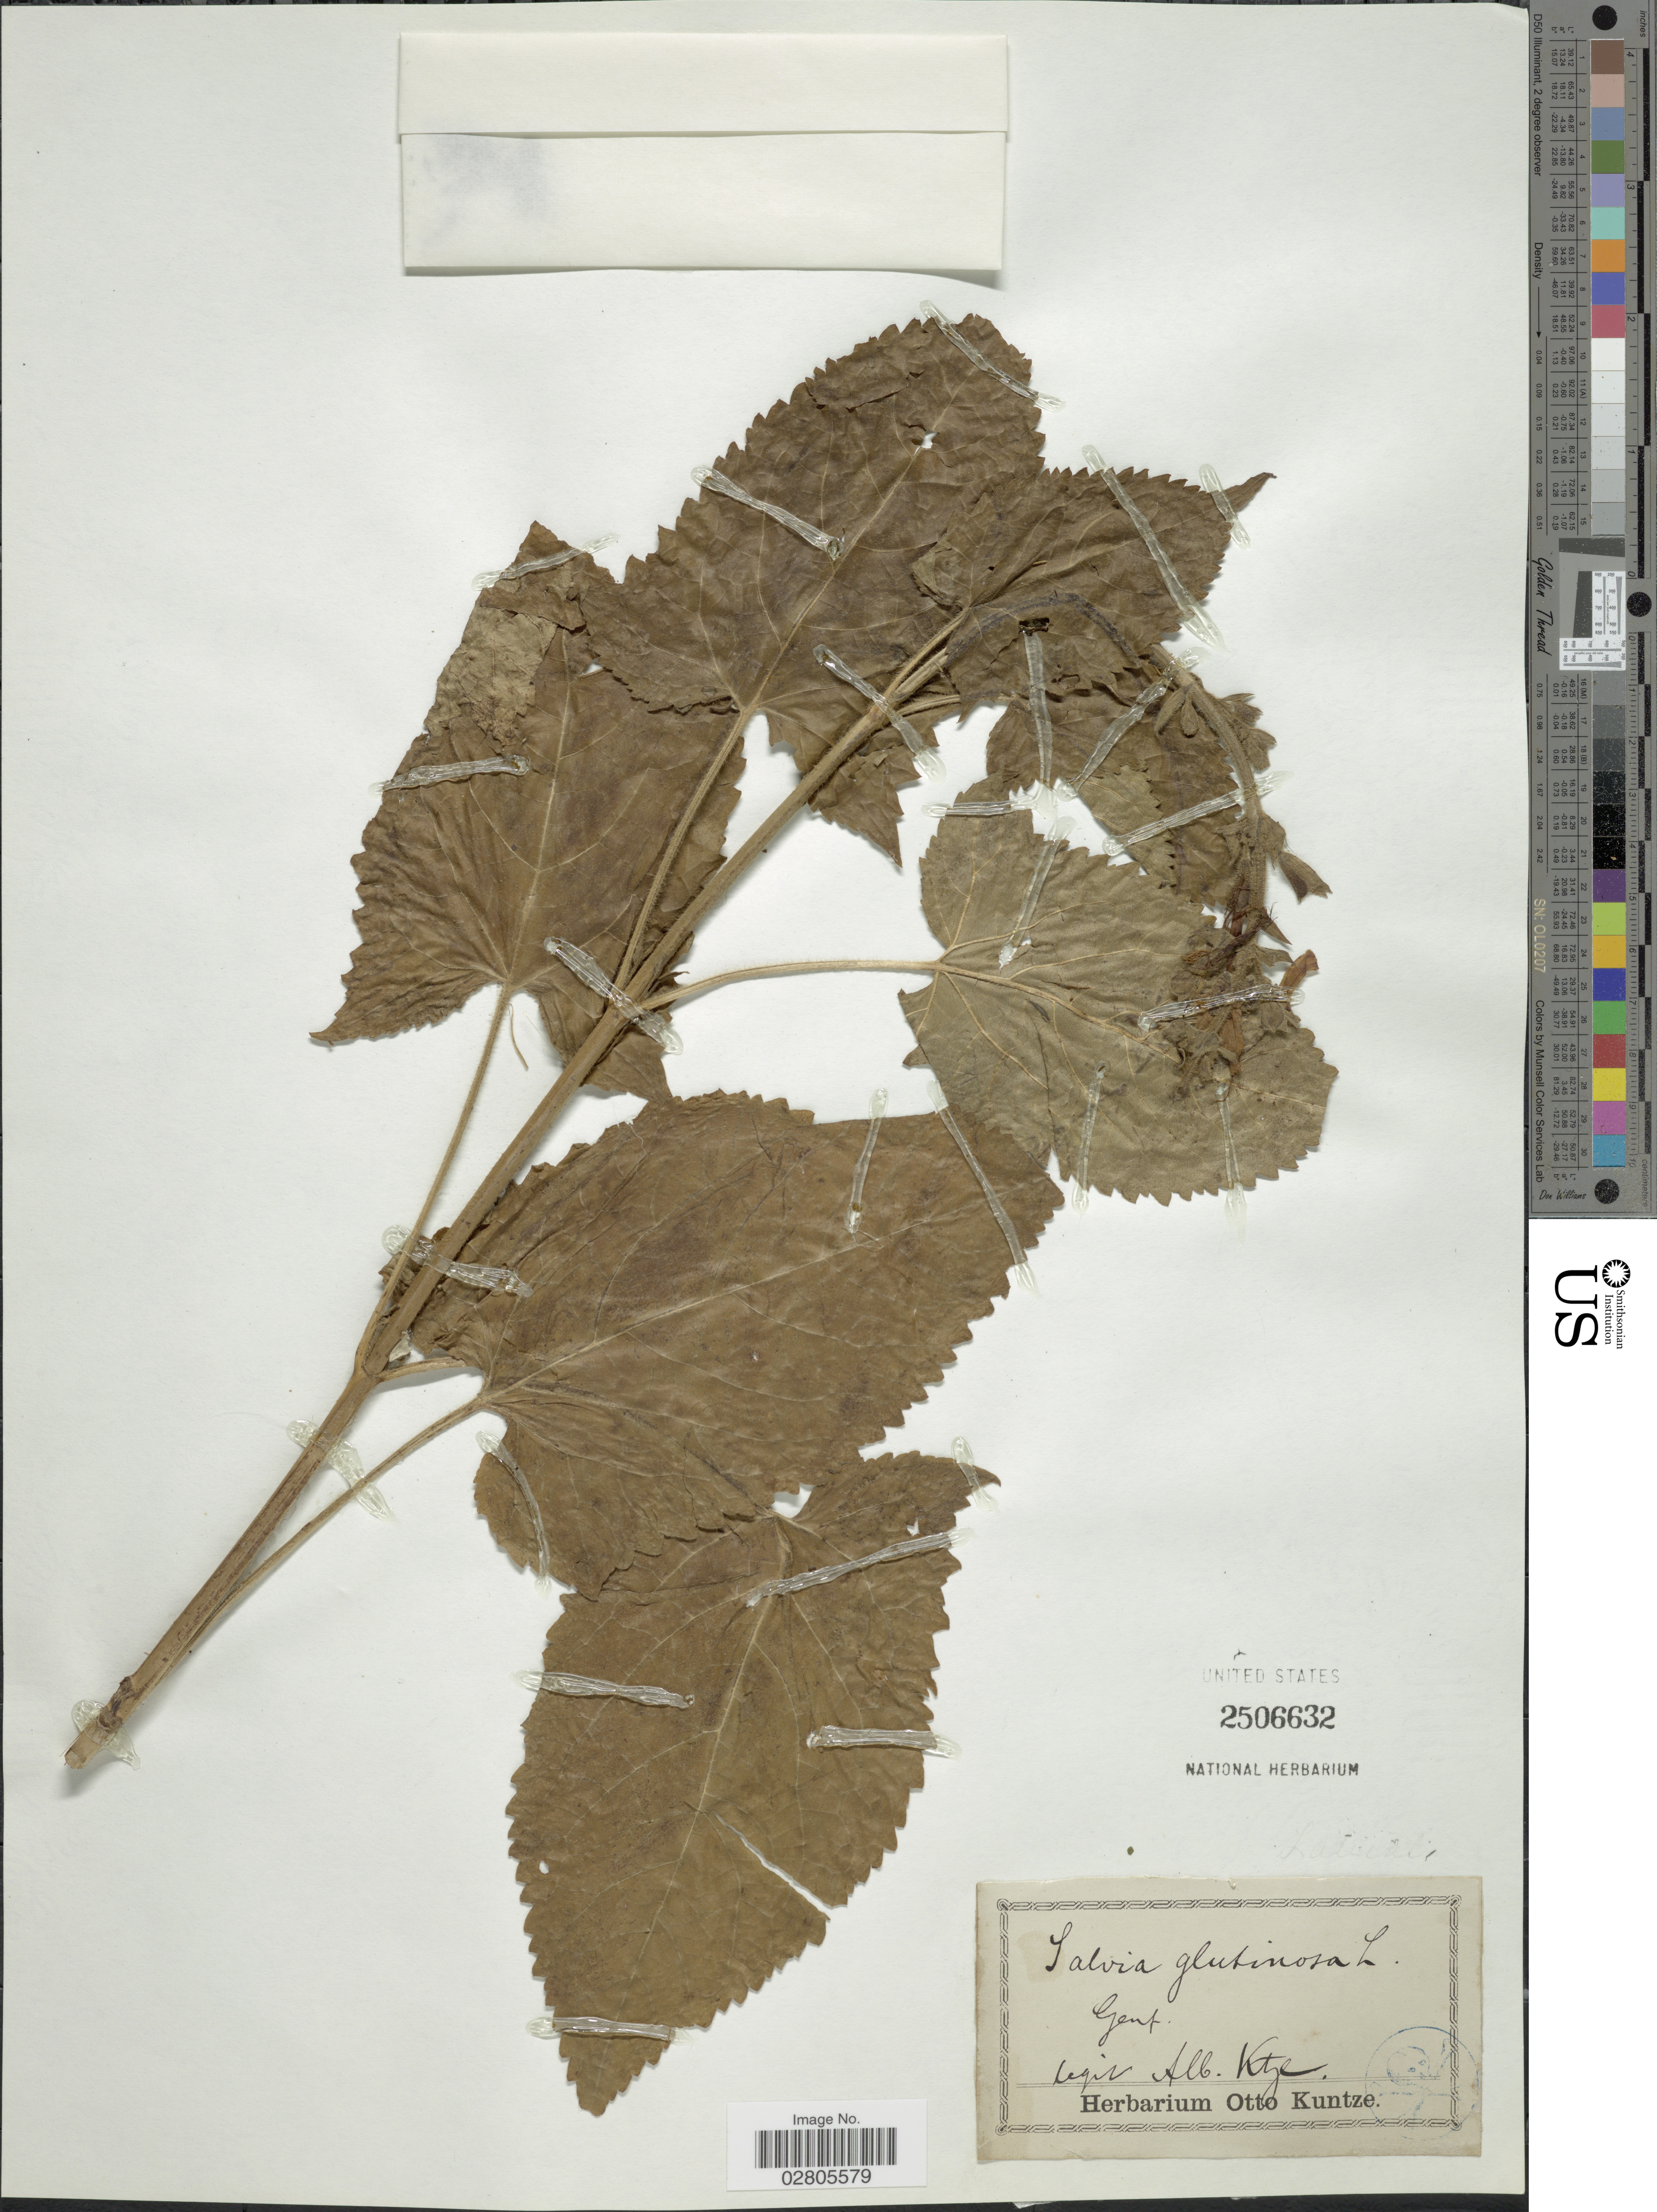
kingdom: Plantae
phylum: Tracheophyta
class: Magnoliopsida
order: Lamiales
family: Lamiaceae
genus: Salvia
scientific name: Salvia glutinosa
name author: L.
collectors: A. Kuntze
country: Belgium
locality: Gent.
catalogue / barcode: US 2506632